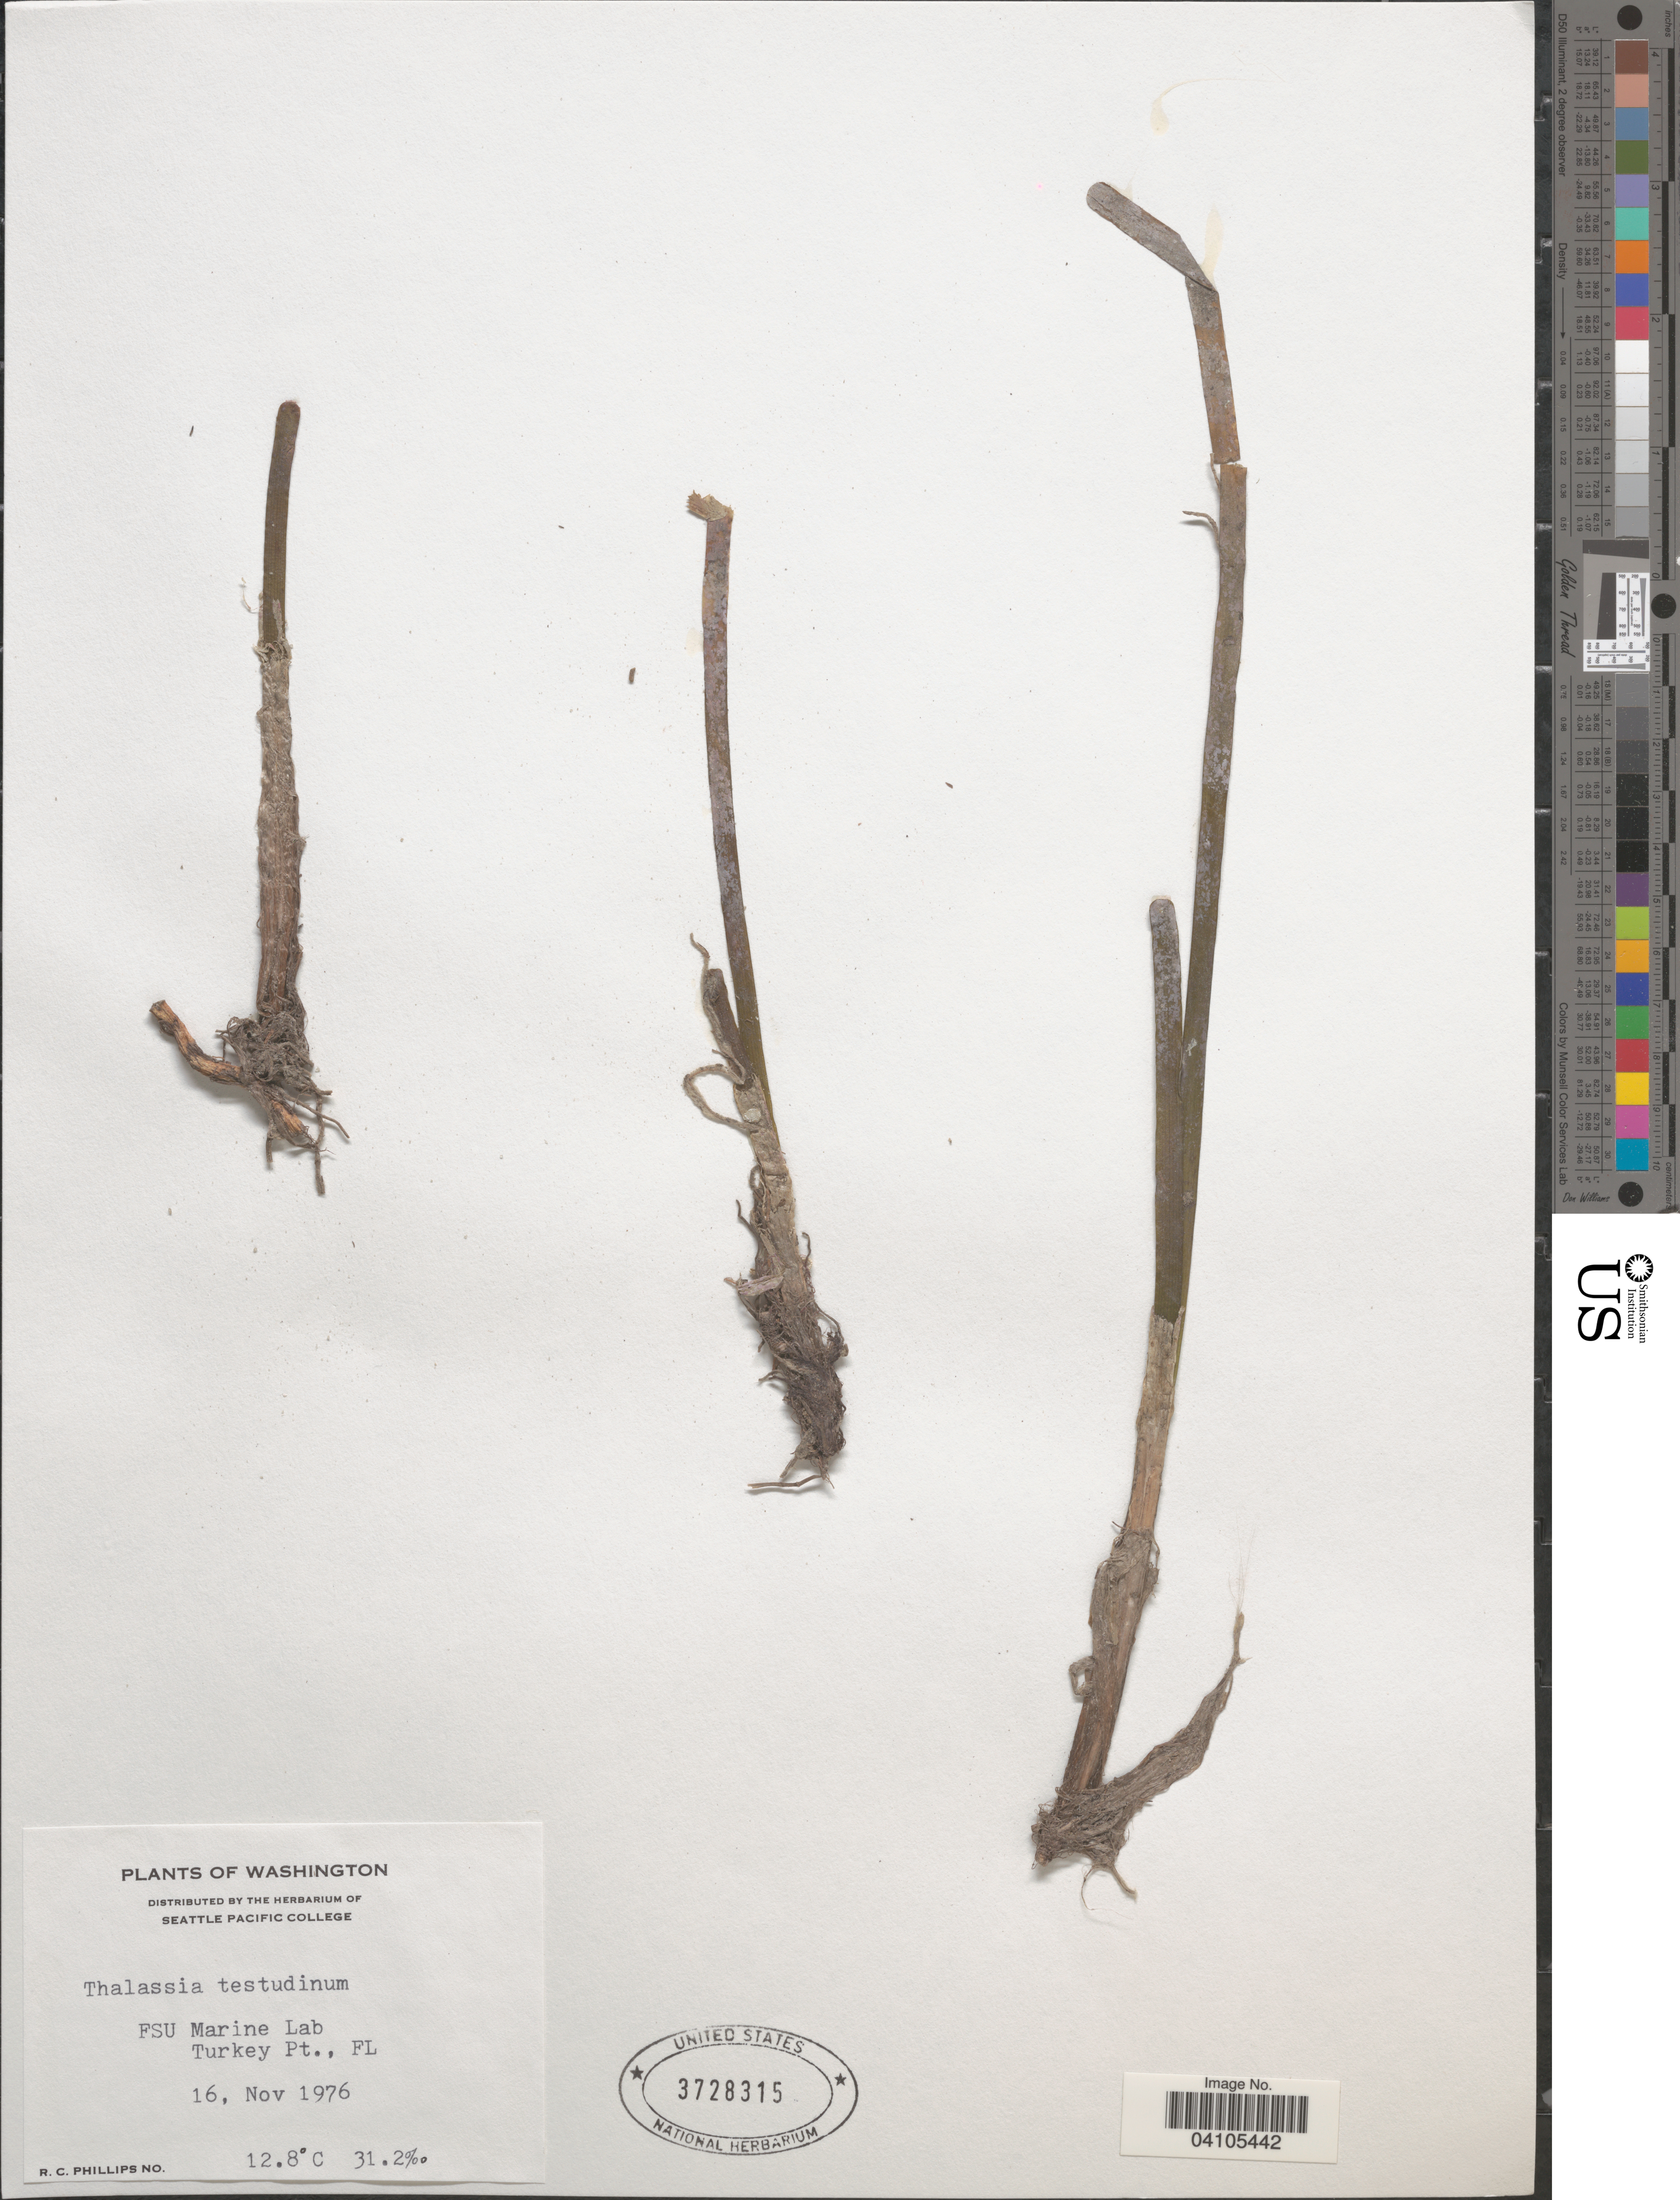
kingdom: Plantae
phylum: Tracheophyta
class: Liliopsida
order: Alismatales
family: Hydrocharitaceae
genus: Thalassia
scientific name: Thalassia testudinum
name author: Banks & Sol. ex K.D. Koenig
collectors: R. C. Phillips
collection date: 1976-11-16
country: United States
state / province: Florida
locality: FSU Marine Lab. Turkey Pt.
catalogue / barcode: US 3728315